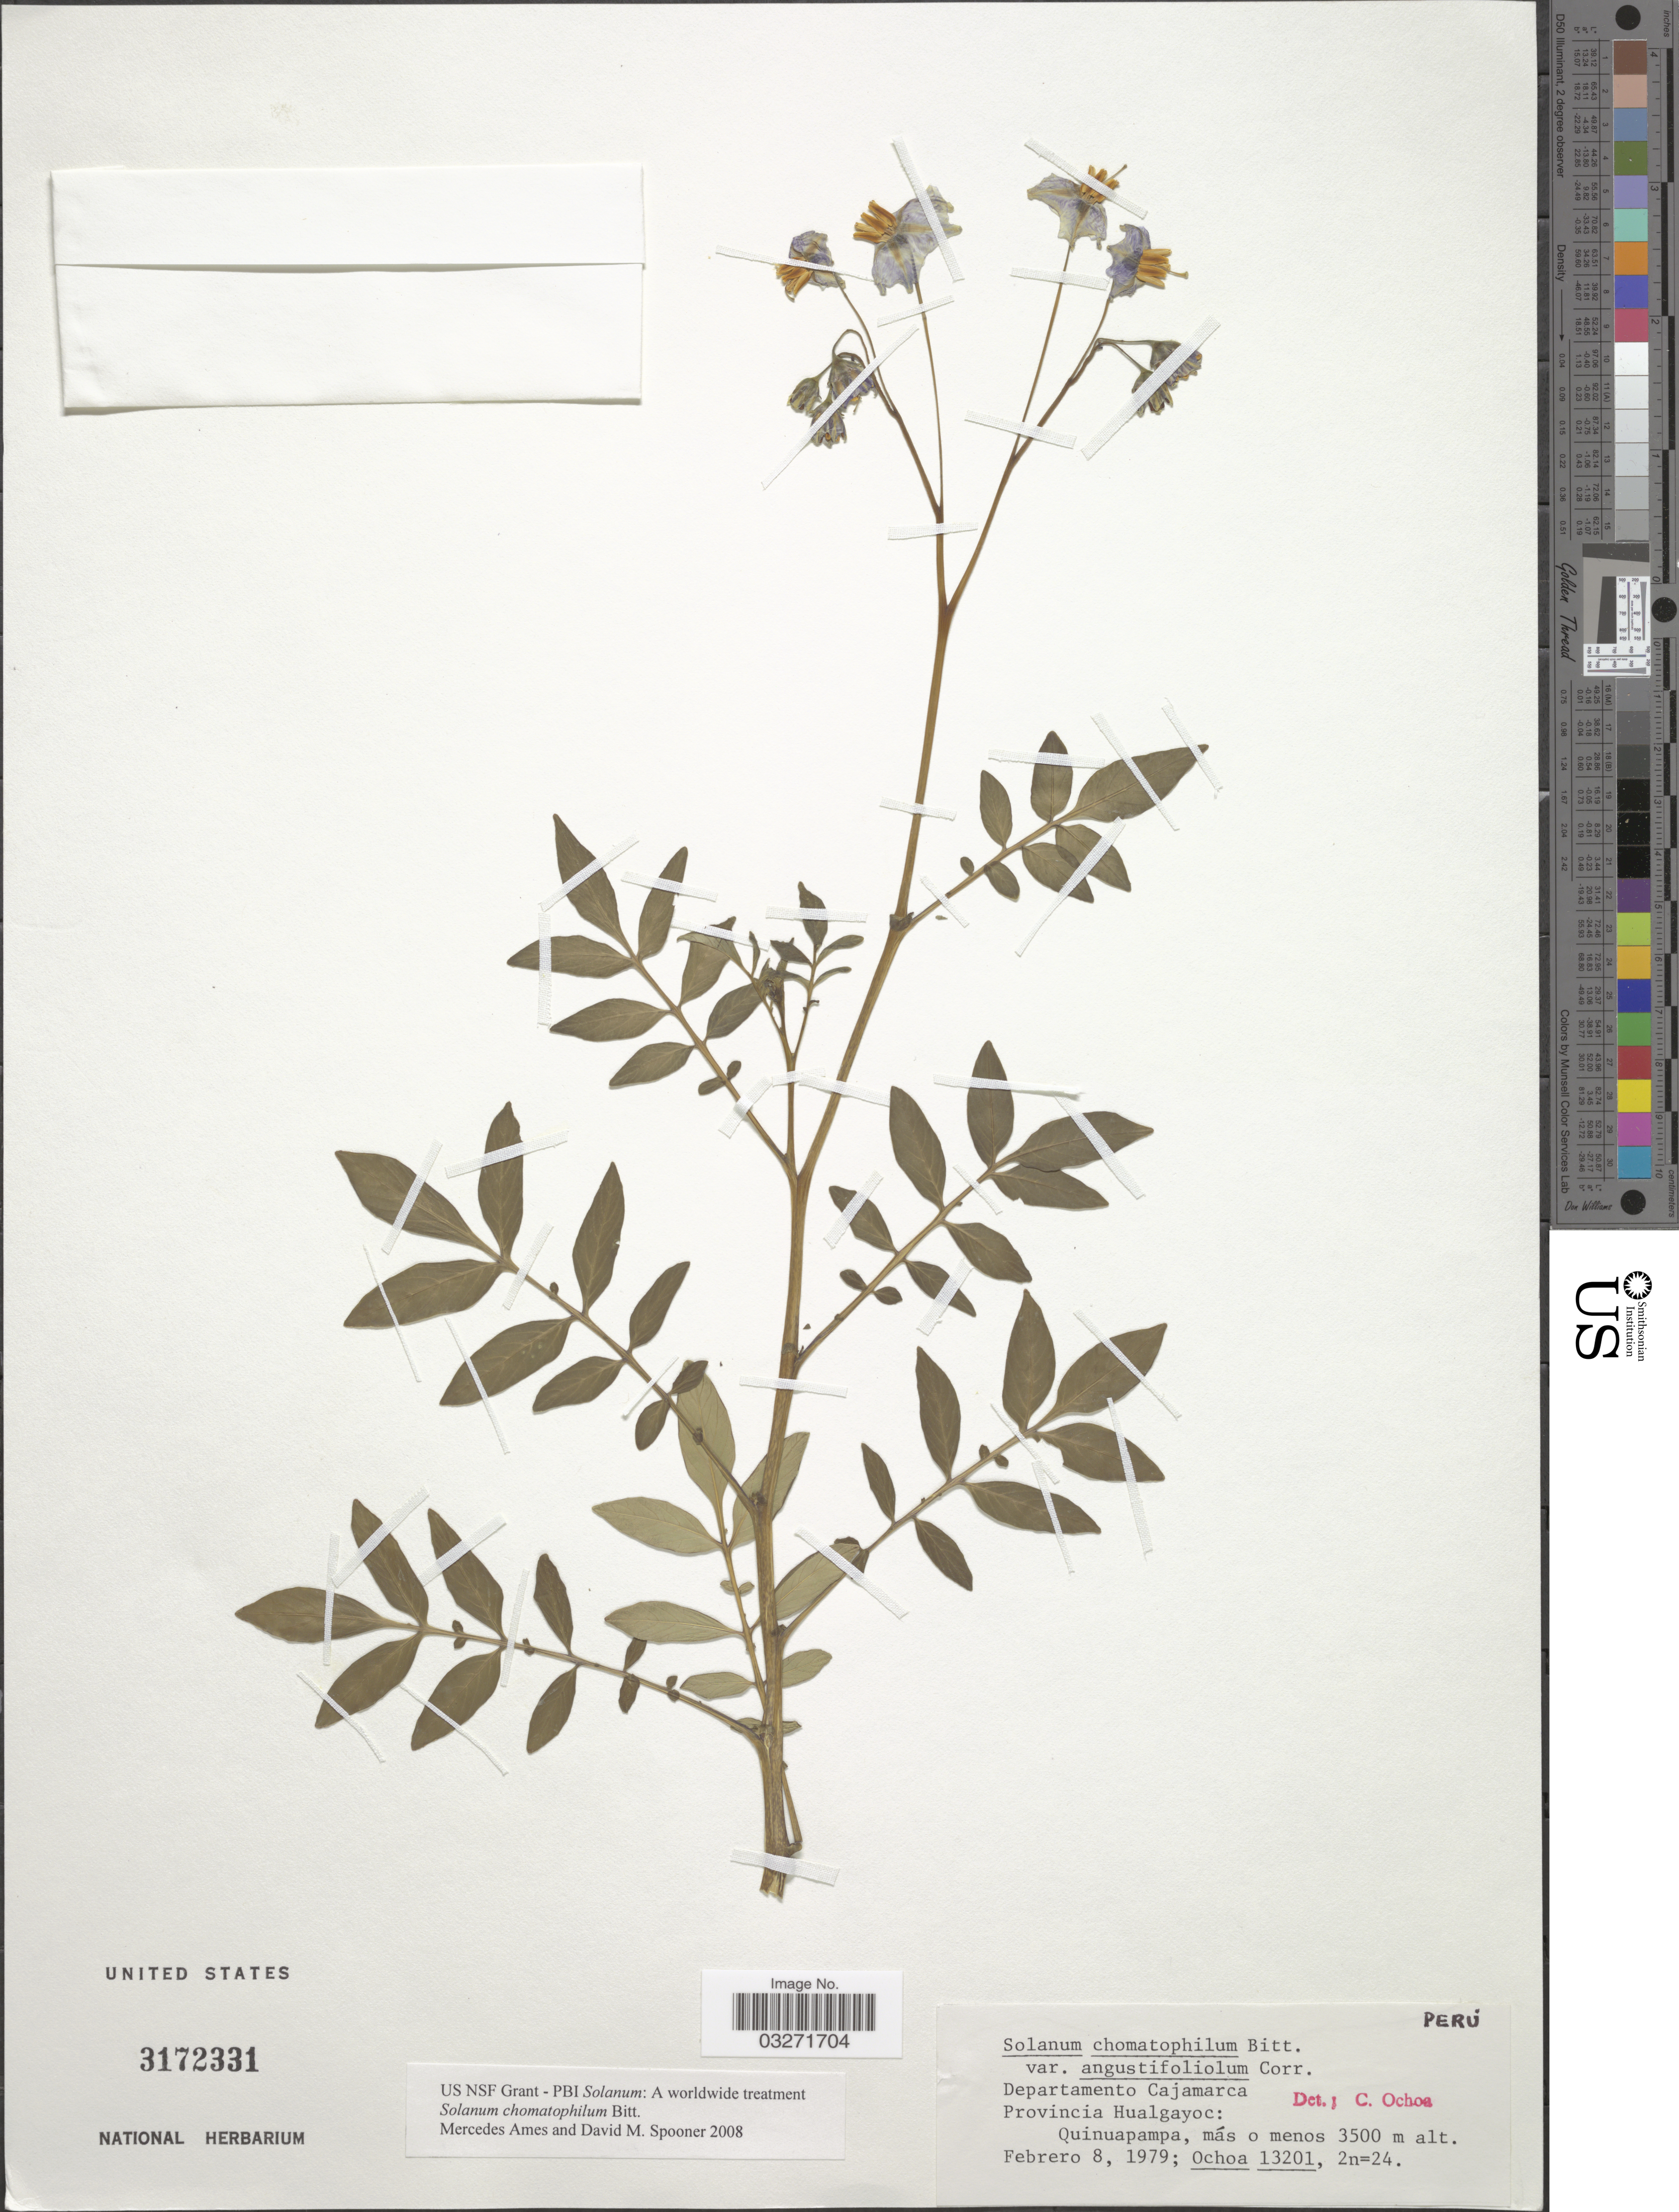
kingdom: Plantae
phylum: Tracheophyta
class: Magnoliopsida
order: Solanales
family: Solanaceae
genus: Solanum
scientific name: Solanum chomatophilum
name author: Bitter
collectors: -. Ochoa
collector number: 13201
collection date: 1979-02-08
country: Peru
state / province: Cajamarca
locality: Departamento Cajamarca. Provincia Hualgayoc: Quinuapampa.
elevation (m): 3500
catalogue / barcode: US 3172331